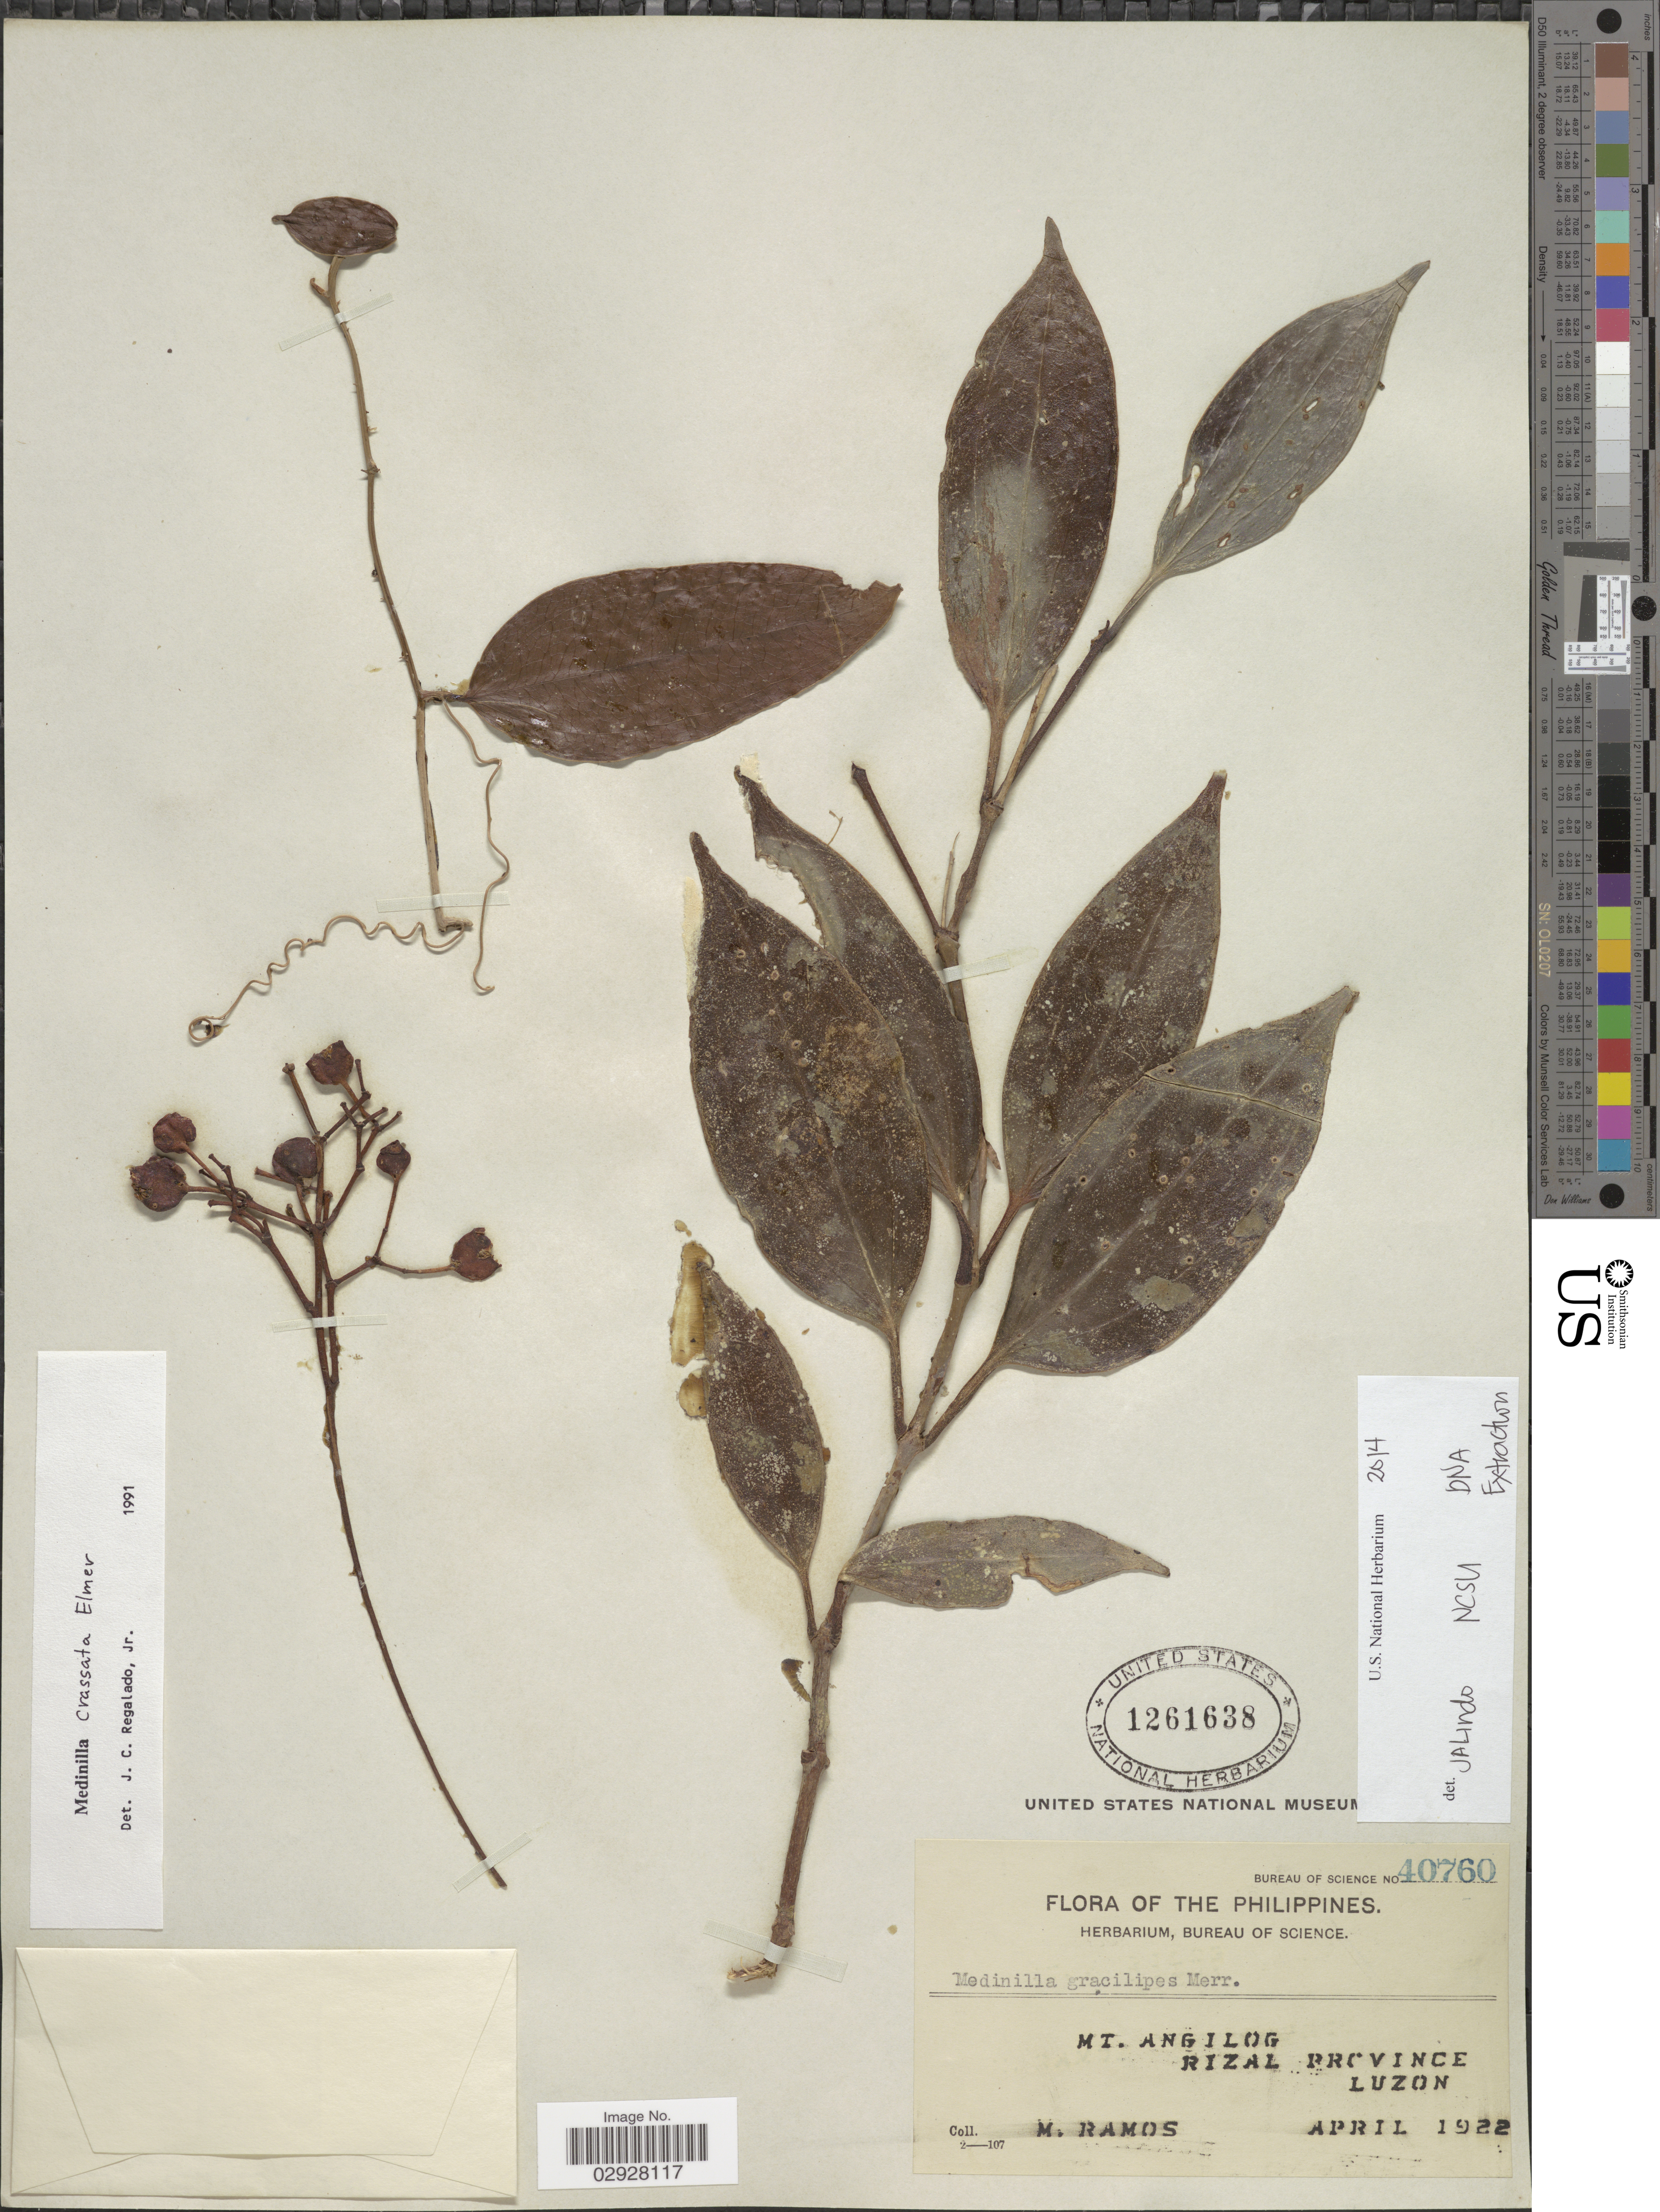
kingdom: Plantae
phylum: Tracheophyta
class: Magnoliopsida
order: Myrtales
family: Melastomataceae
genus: Medinilla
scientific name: Medinilla crassata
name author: Elmer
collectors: M. Ramos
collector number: Bureau of Science 40760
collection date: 1922-04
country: Philippines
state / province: Calabarzon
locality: Mt. Angilog, Rizal Province, Luzon.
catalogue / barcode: US 1261638